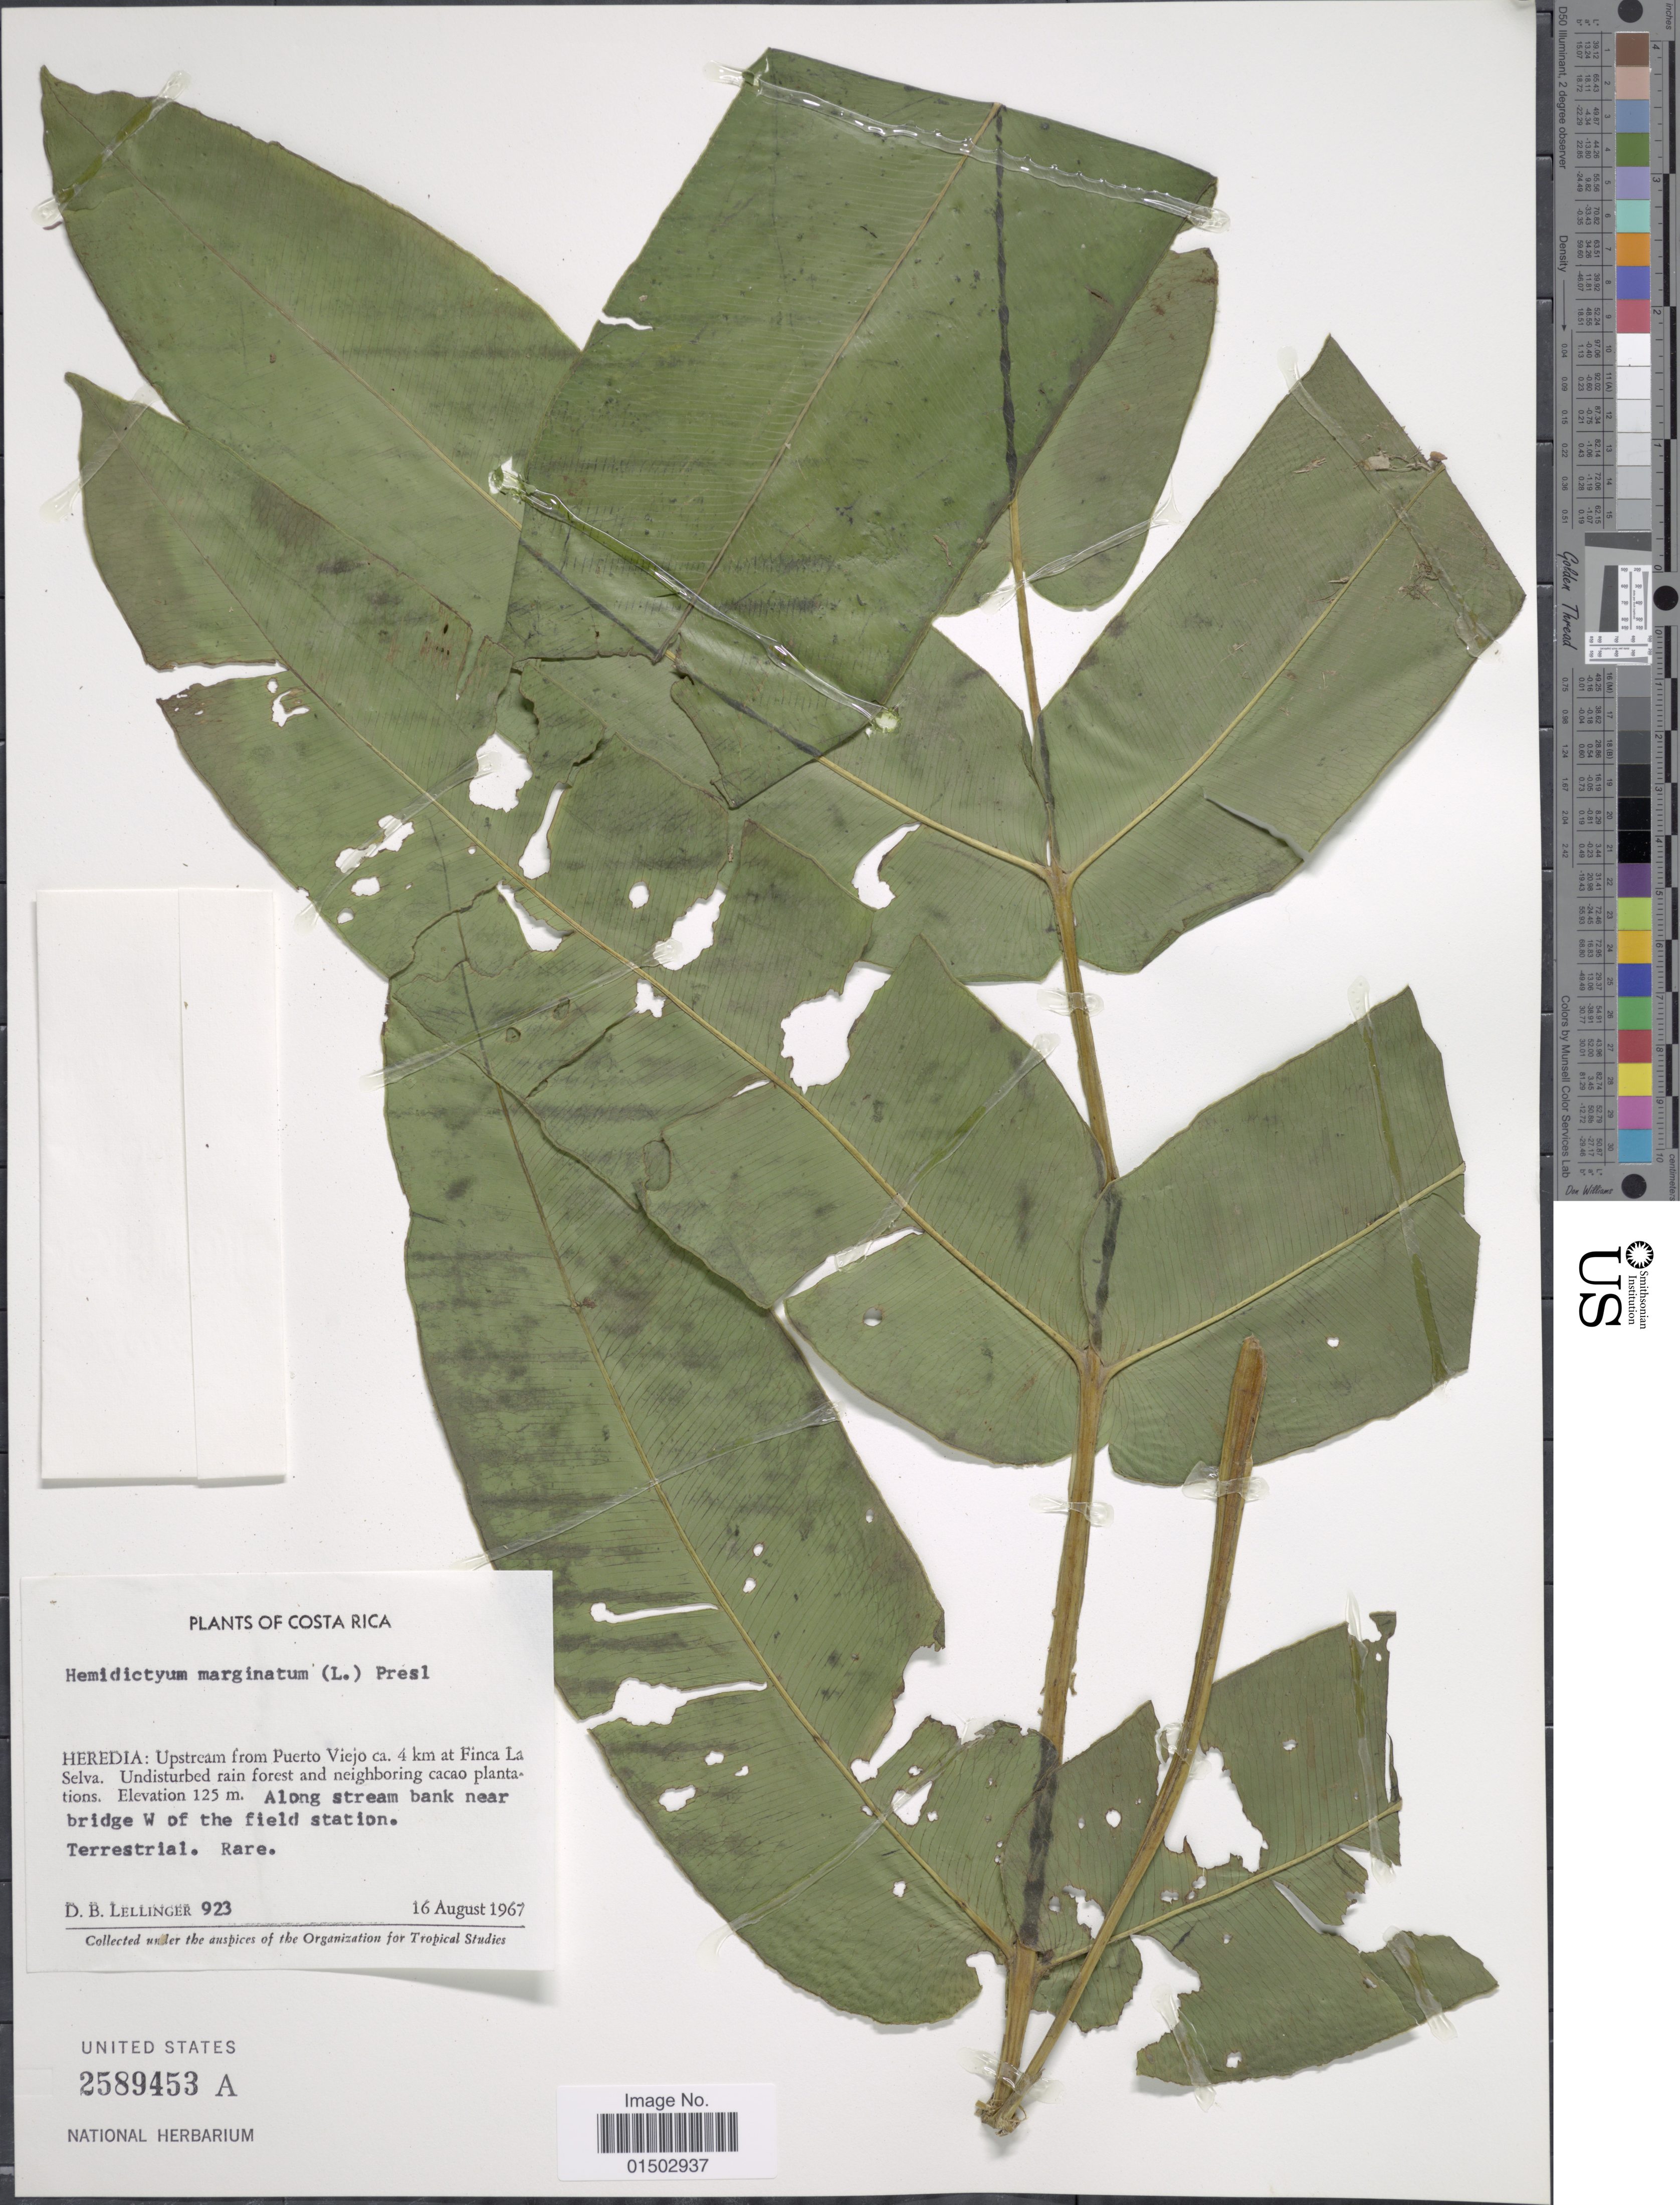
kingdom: Plantae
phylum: Tracheophyta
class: Polypodiopsida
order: Polypodiales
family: Hemidictyaceae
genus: Hemidictyum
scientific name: Hemidictyum marginatum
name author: (L.) C. Presl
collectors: D. B. Lellinger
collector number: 923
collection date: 1967-08-16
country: Costa Rica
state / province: Heredia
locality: Upstream from Puerto Viejo ca. 4 km at Finca La Selva. Undisturbed rain forest and neighboring cacao plantations. Along stream bank near bridge W of the field station.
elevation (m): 125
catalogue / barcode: US 2589453A